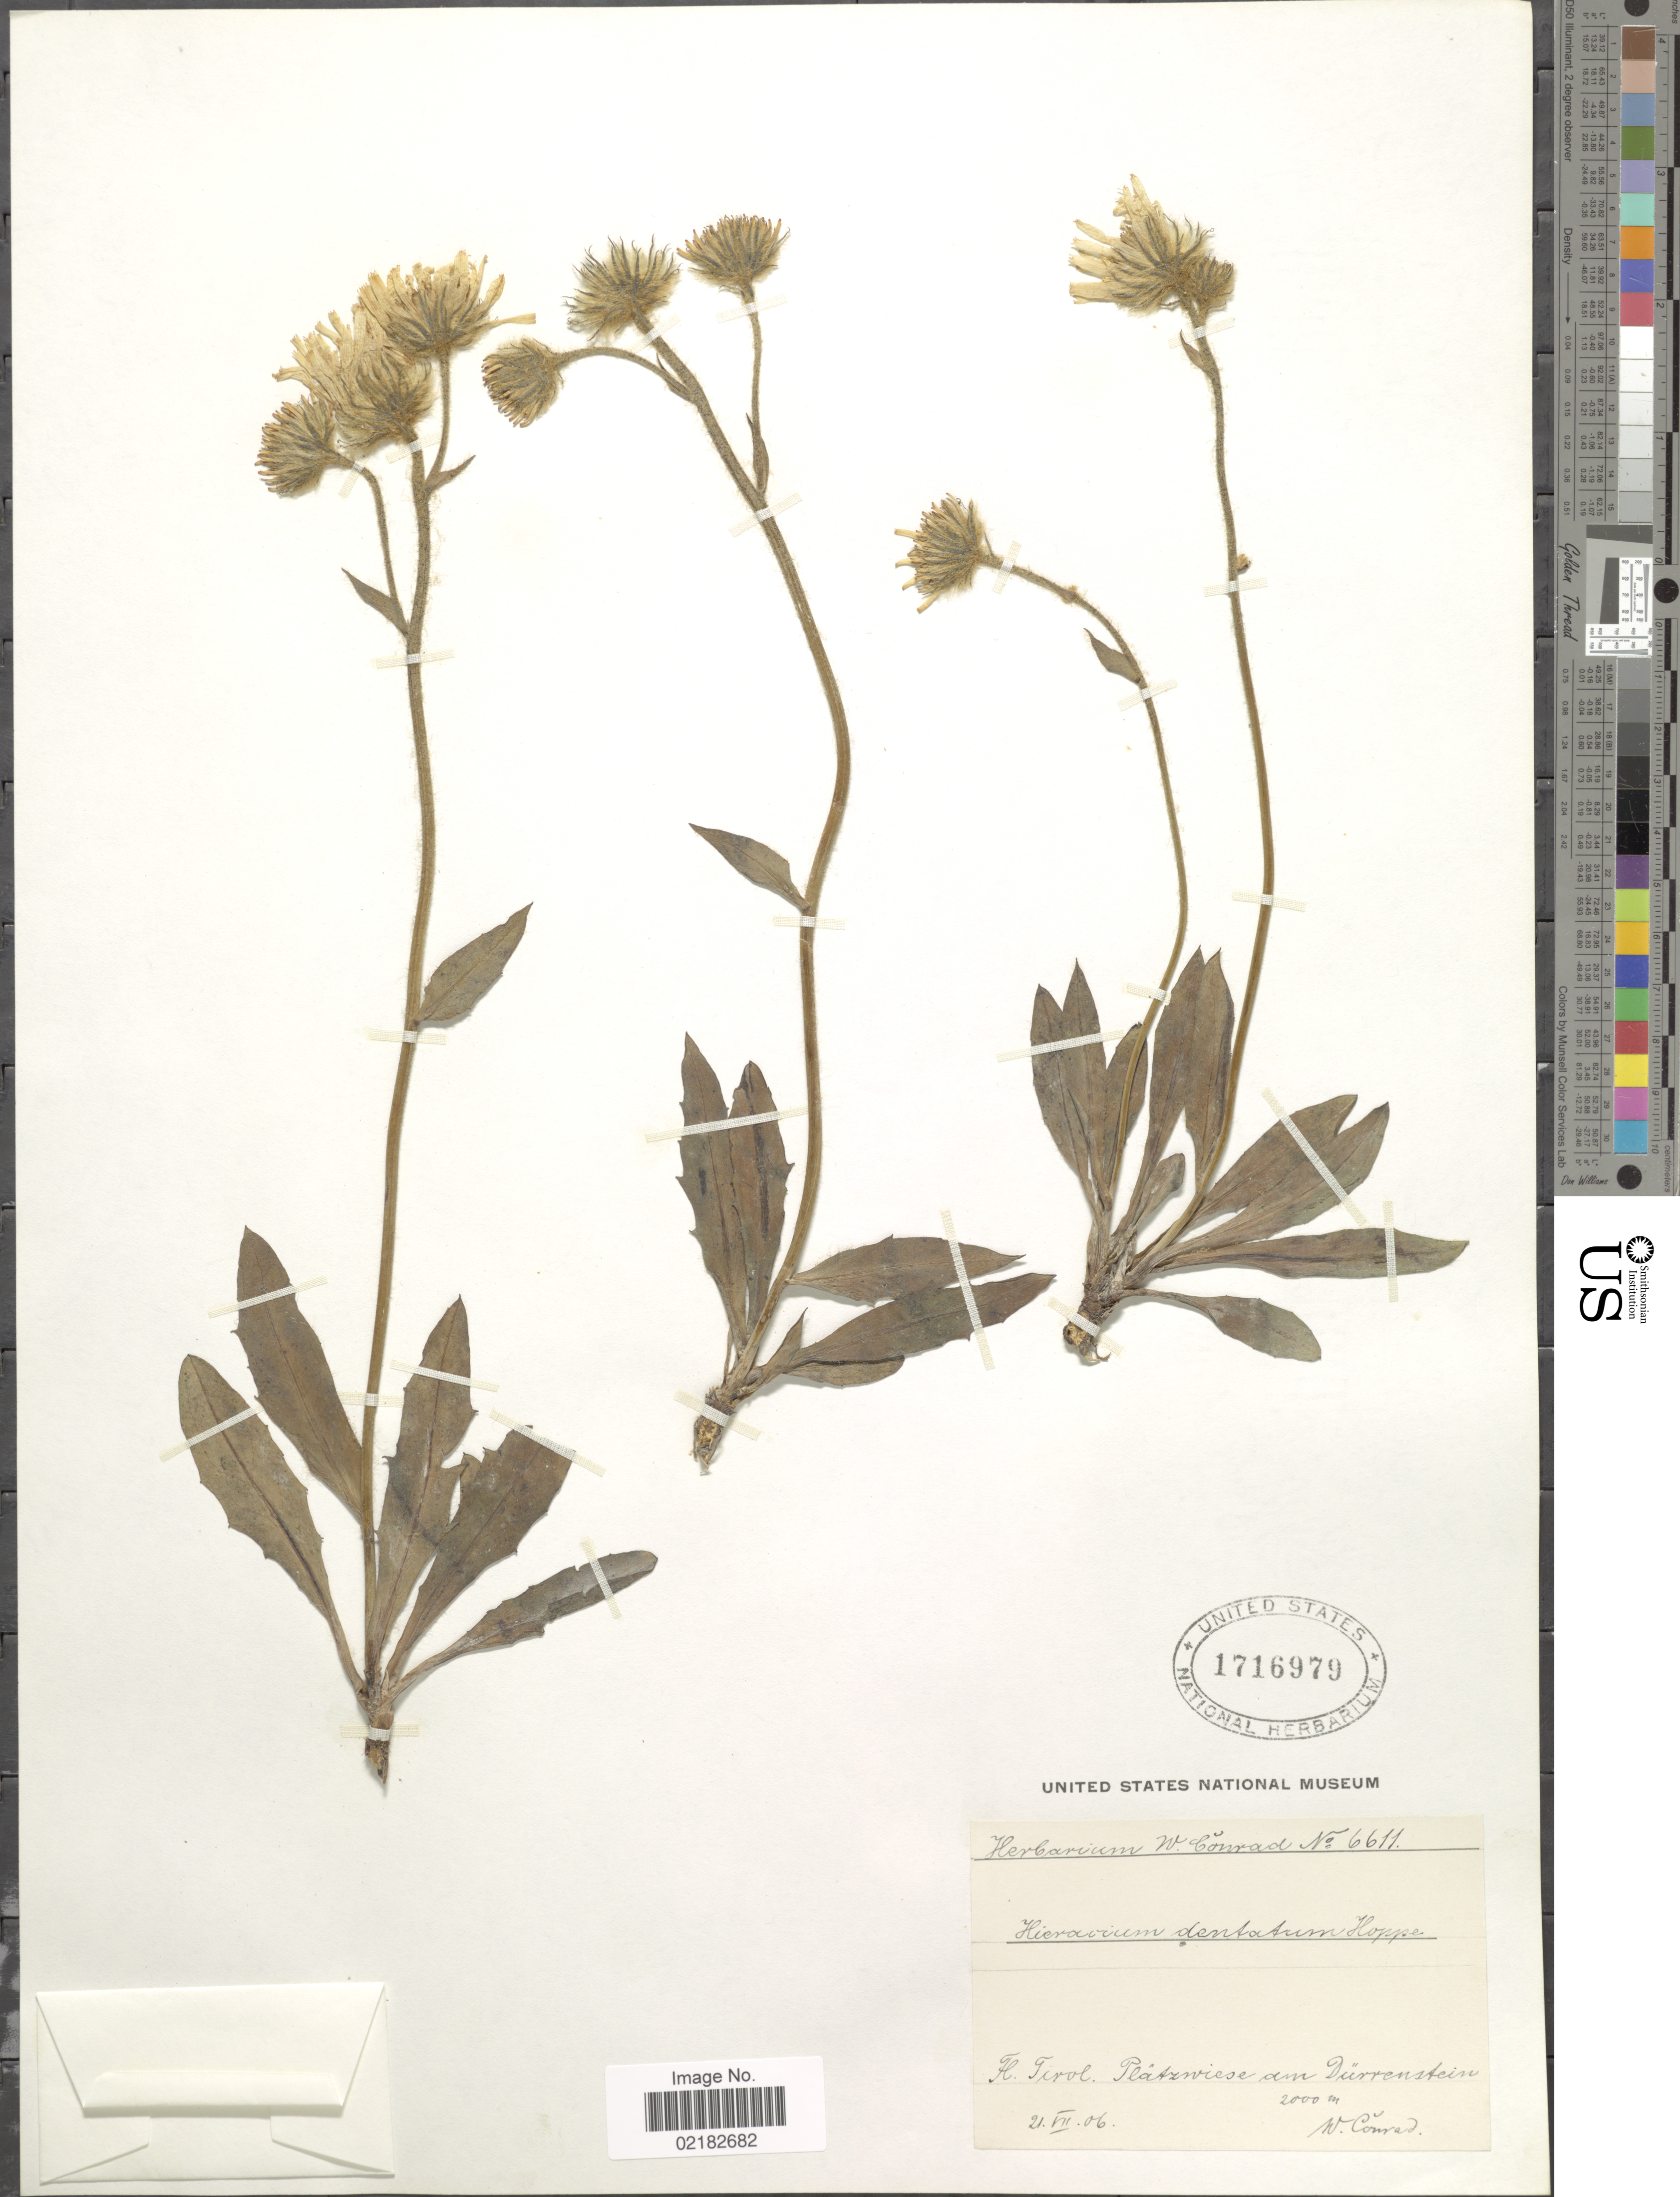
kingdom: Plantae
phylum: Tracheophyta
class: Magnoliopsida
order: Asterales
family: Asteraceae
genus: Hieracium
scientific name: Hieracium dentatum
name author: Hoppe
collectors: W. Conrad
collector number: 6611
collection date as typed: Transcribed d/m/y: 21/7/06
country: Italy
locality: H. Tirol Plätzwiese din Dürrensteinn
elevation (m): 2000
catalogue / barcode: US 1716979